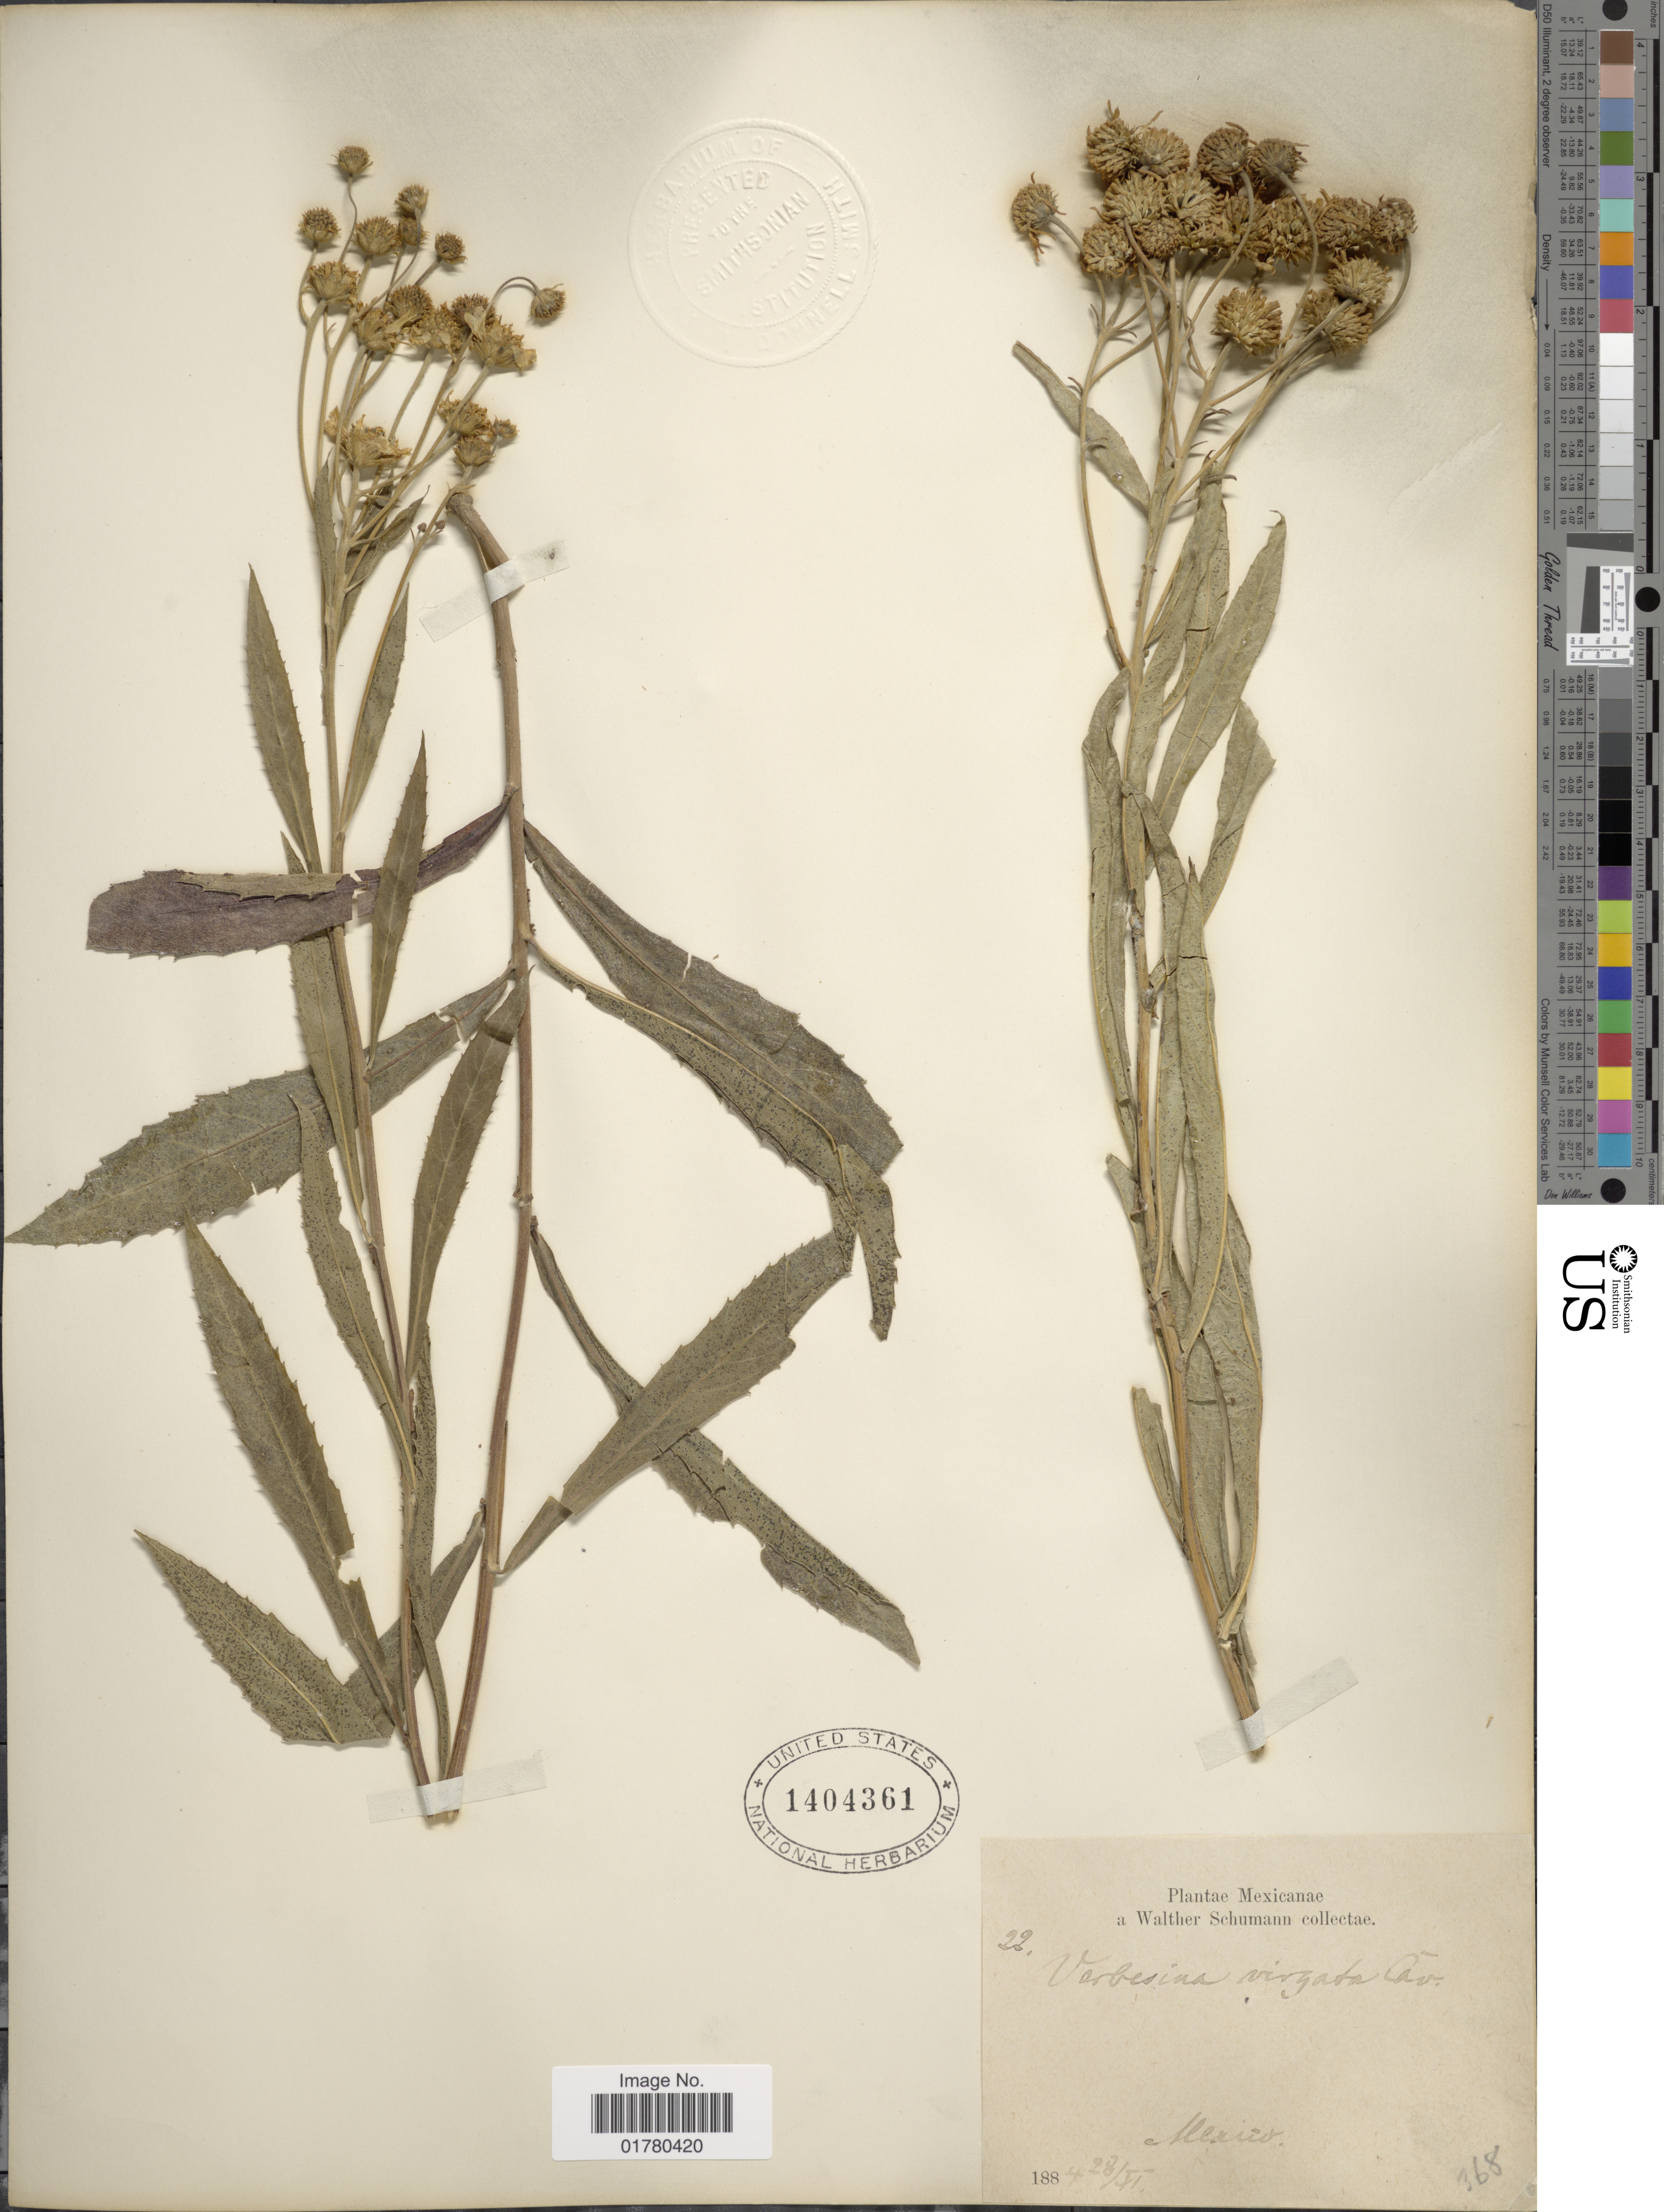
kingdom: Plantae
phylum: Tracheophyta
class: Magnoliopsida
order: Asterales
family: Asteraceae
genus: Verbesina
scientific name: Verbesina virgata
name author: Cav.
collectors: W. Schumann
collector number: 22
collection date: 1884-11-28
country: Mexico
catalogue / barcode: US 1404361